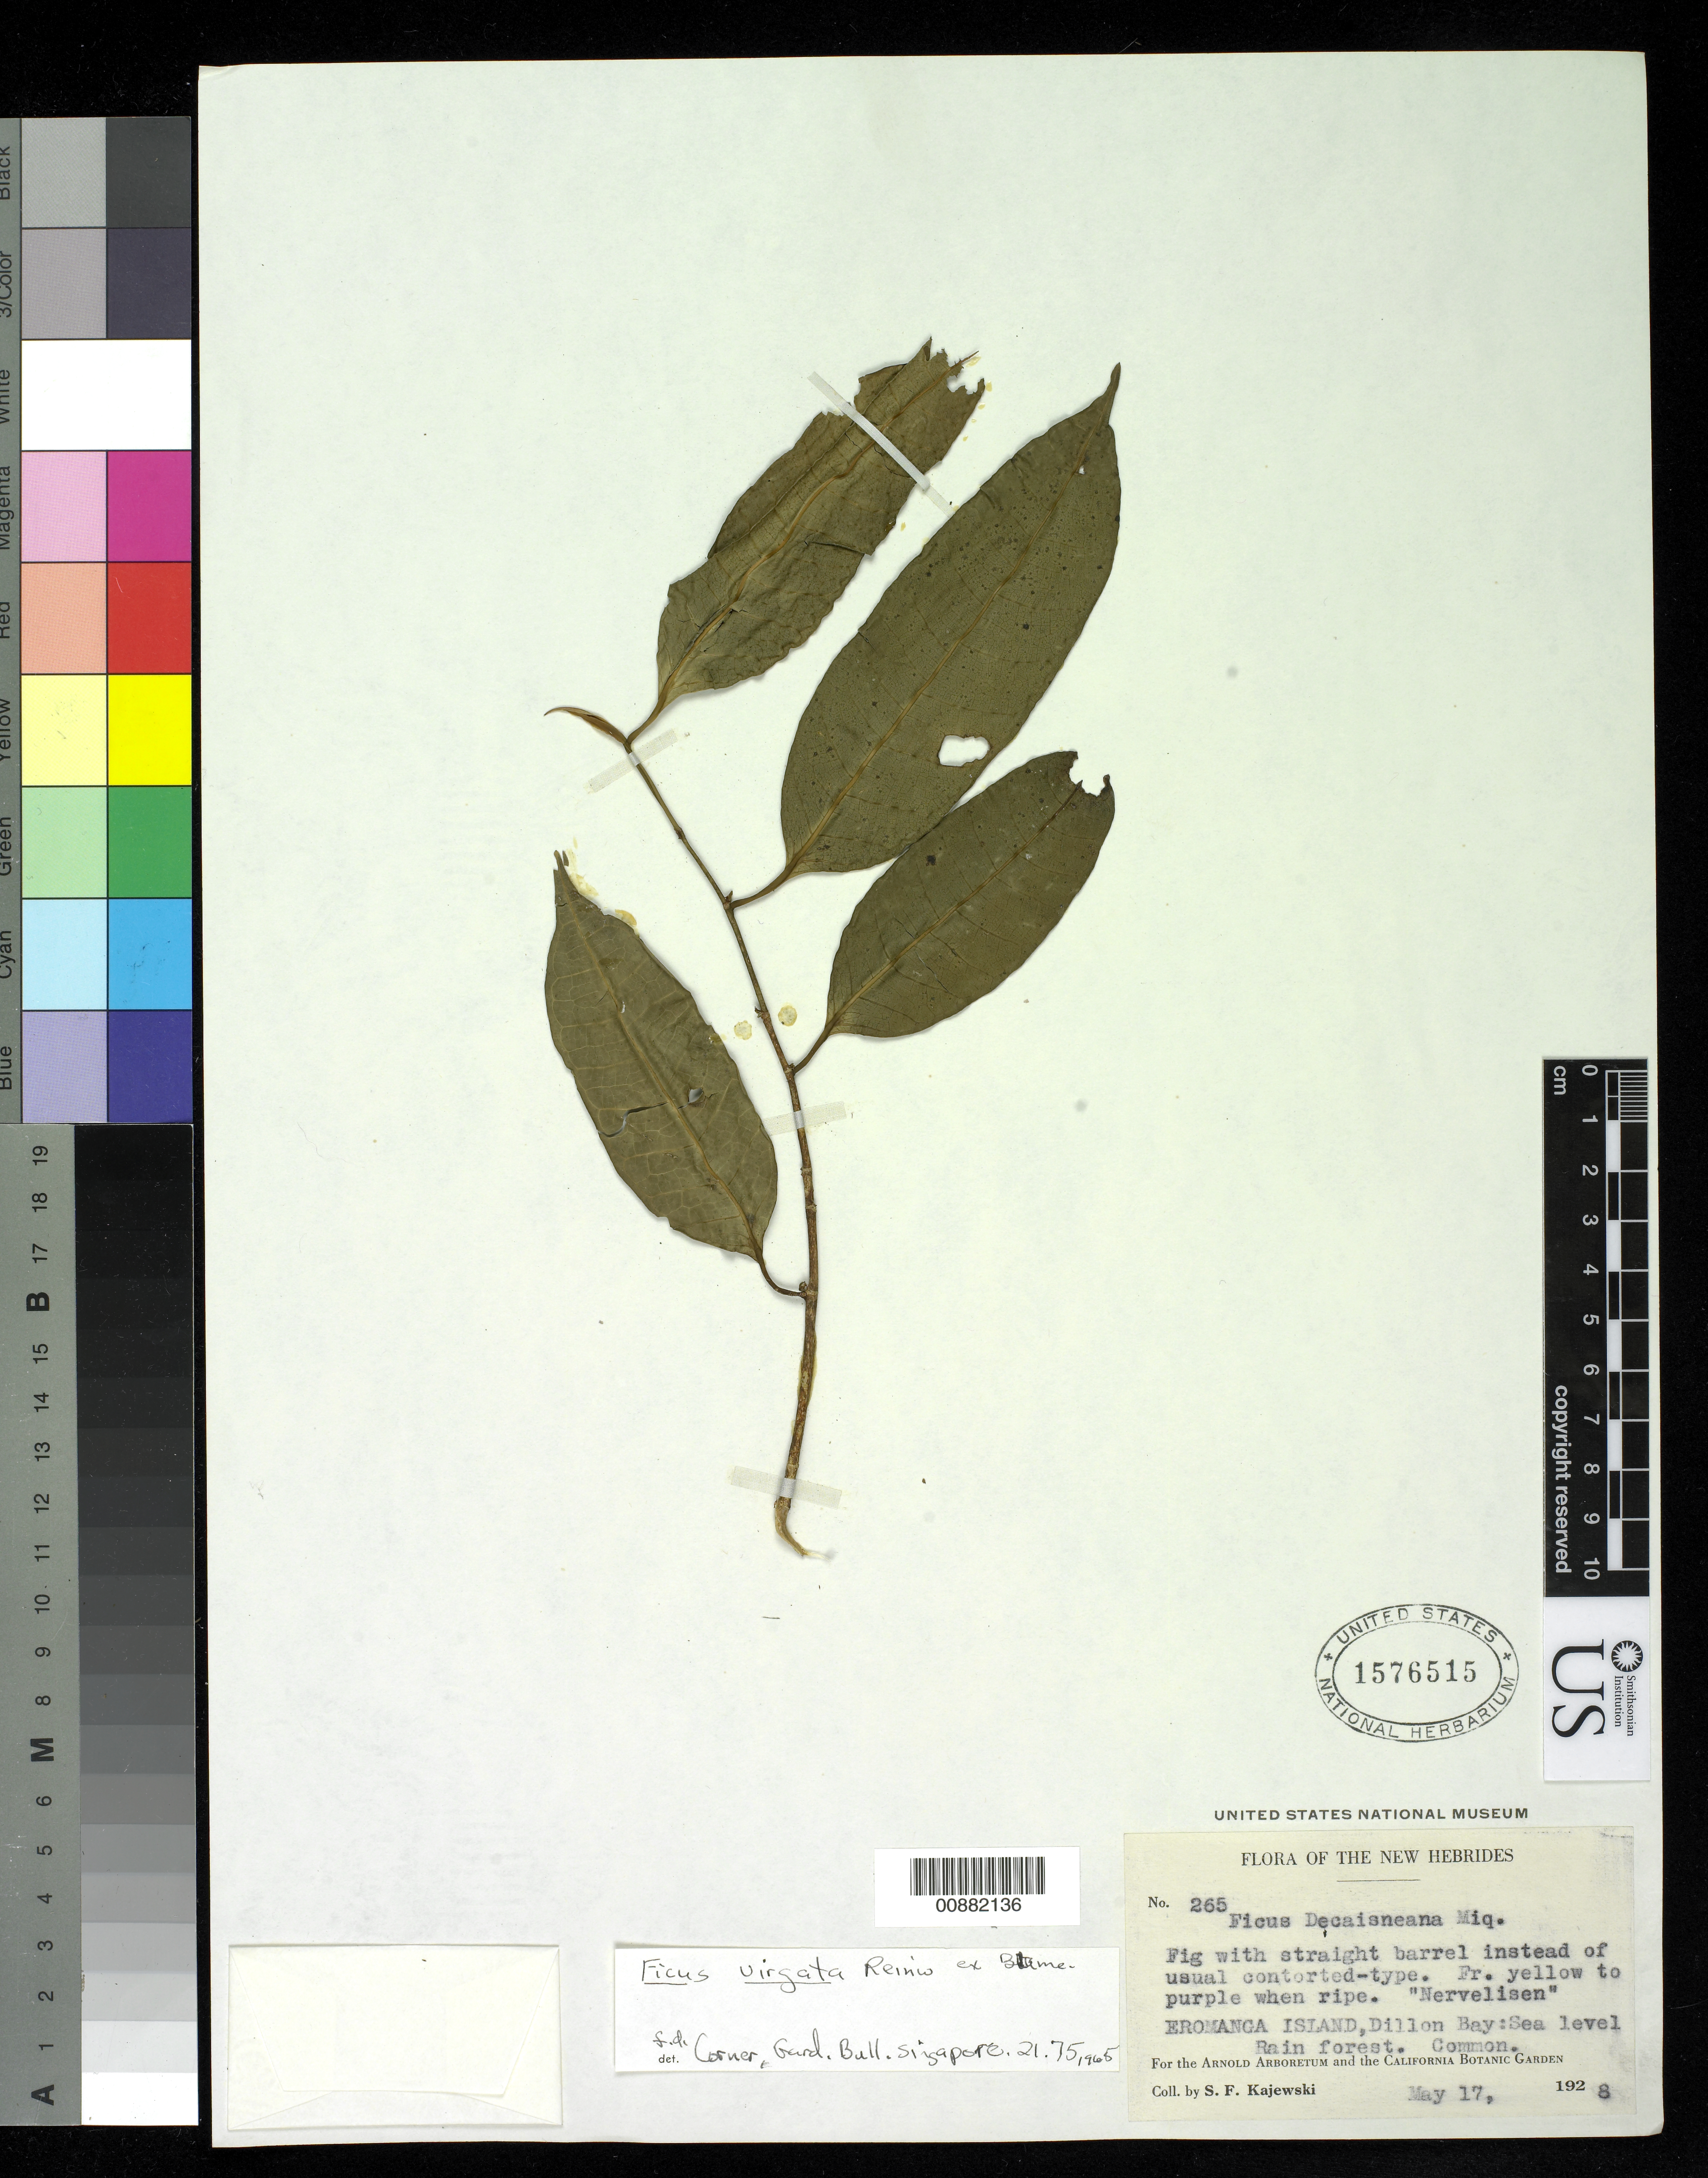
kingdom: Plantae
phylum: Tracheophyta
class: Magnoliopsida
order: Rosales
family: Moraceae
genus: Ficus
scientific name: Ficus virgata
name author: Reinw.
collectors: S. Kajewski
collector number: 265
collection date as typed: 17 May 1928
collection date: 1928-05-17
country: Vanuatu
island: Erromango [Eromanga]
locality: Eromanga island, Dillon Bay.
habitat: Rainforest. Common.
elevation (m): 0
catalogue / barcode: US 1576515